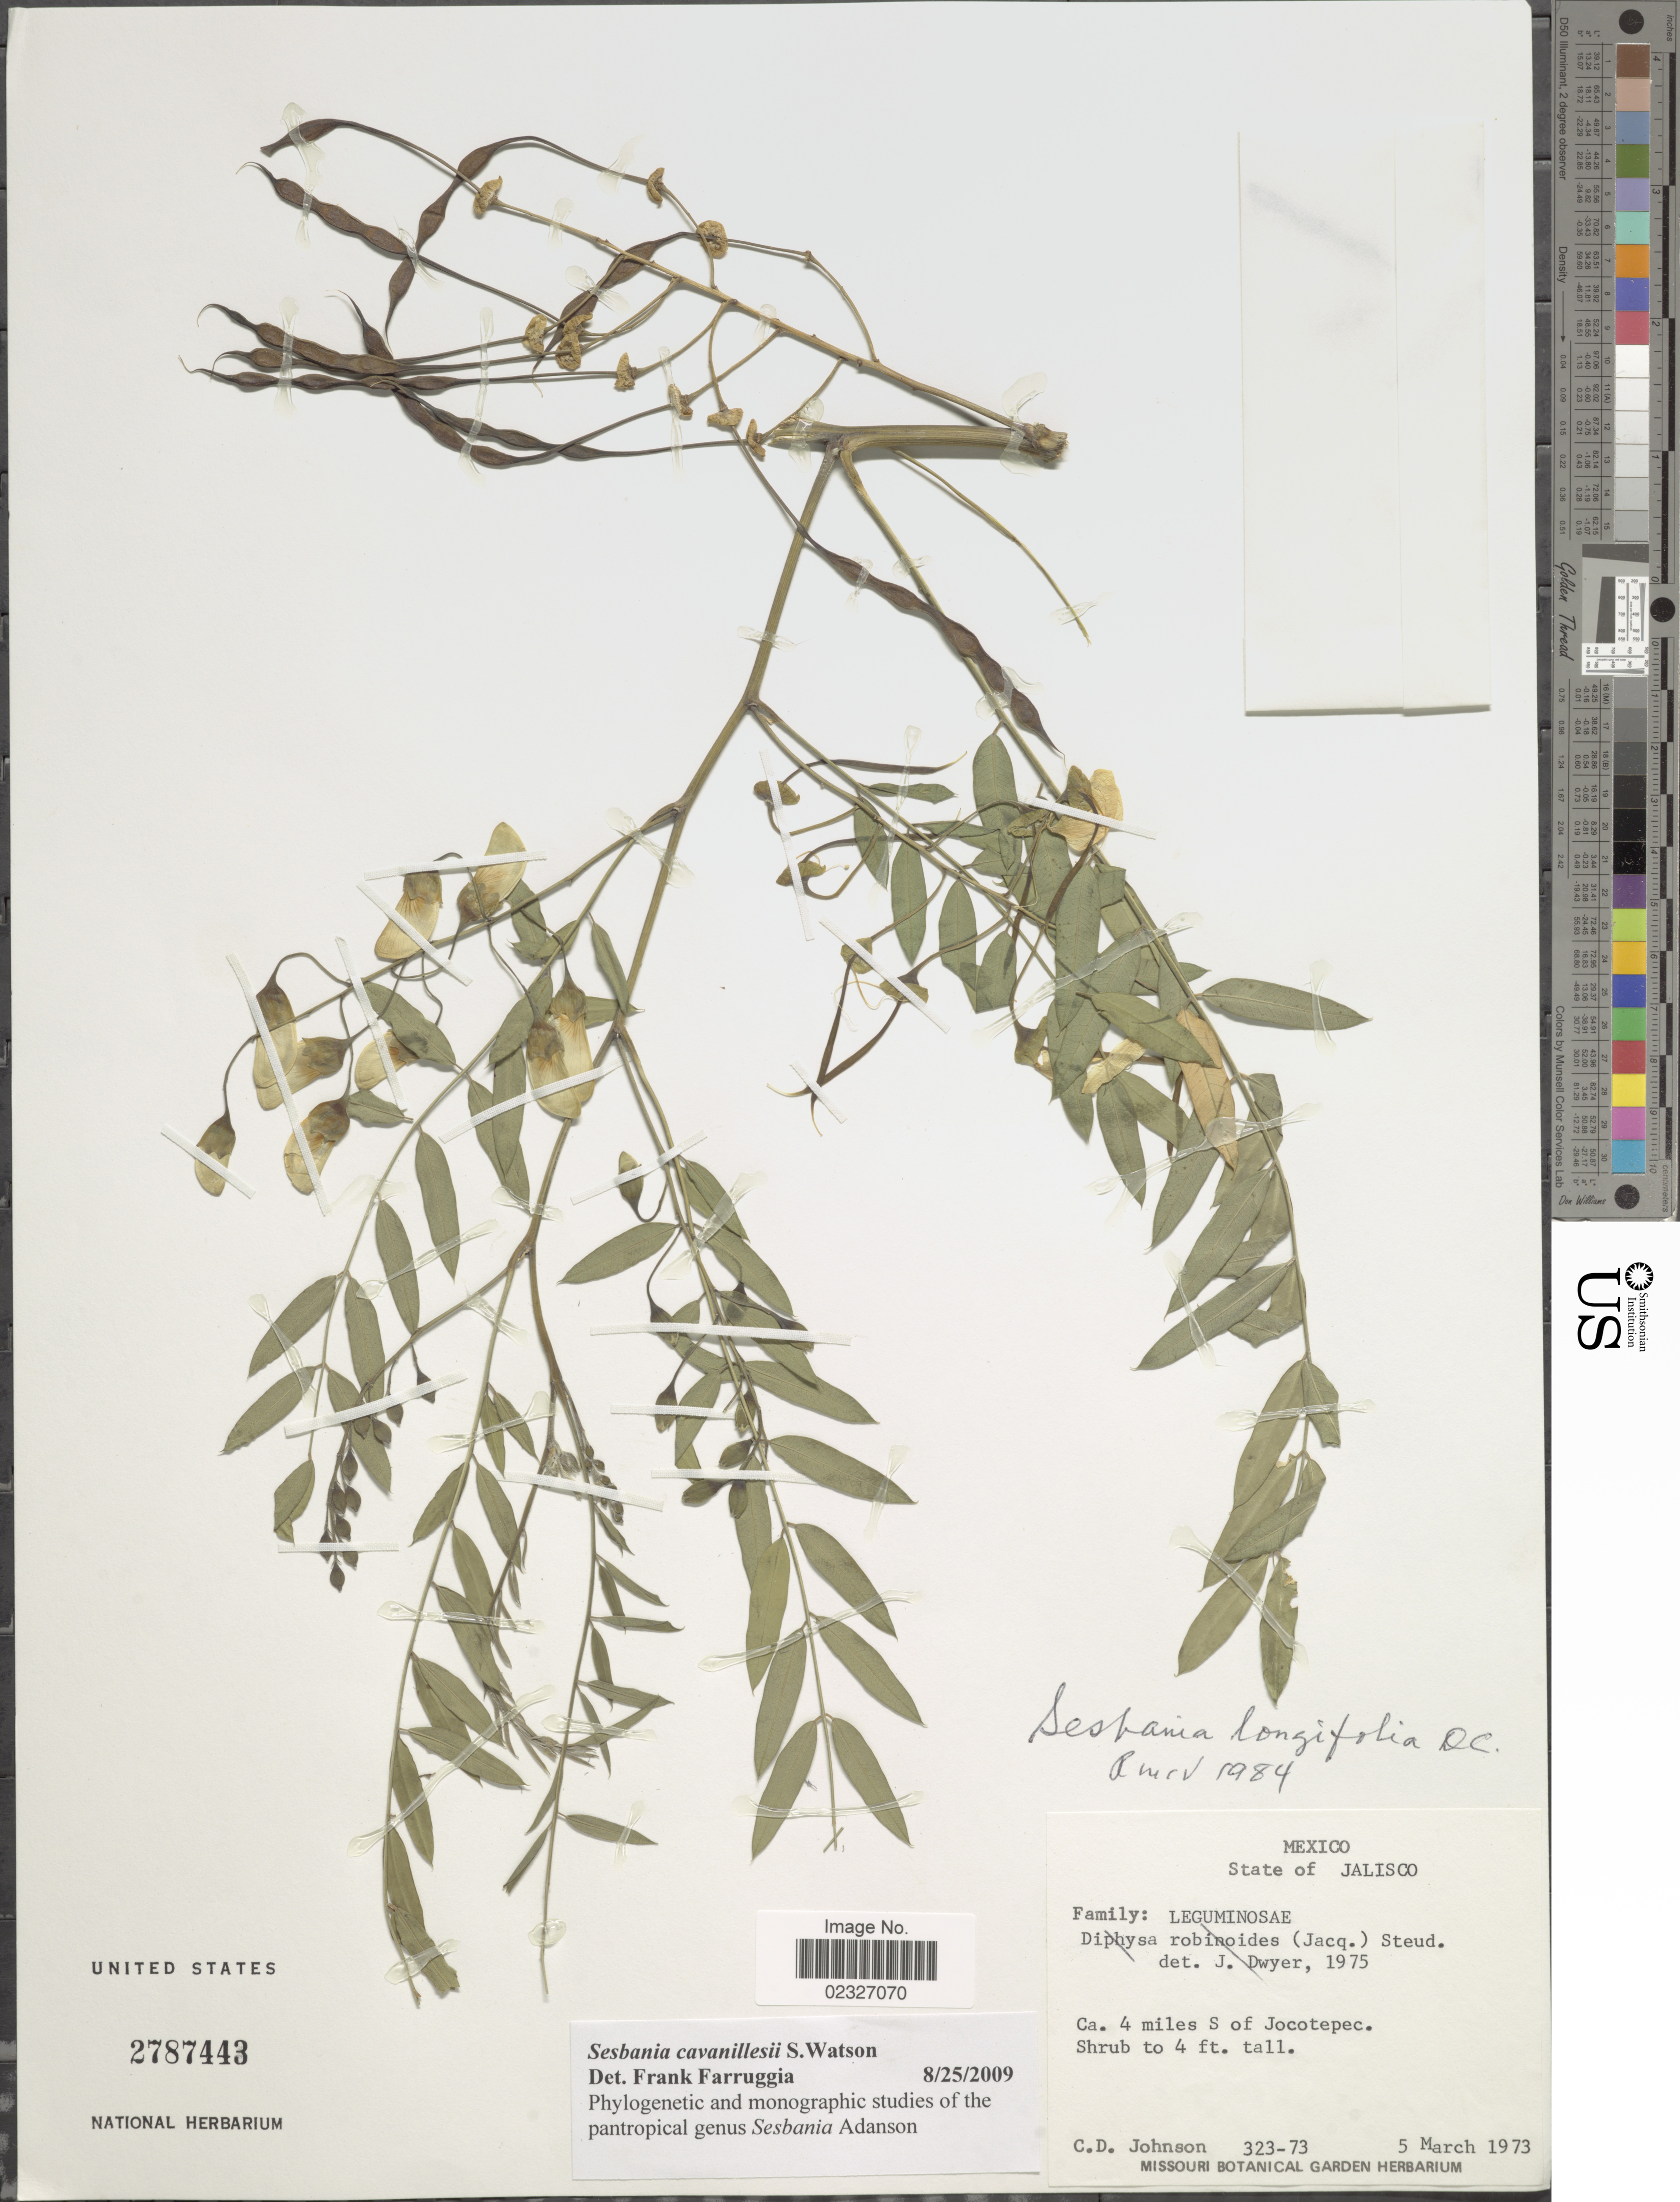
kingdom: Plantae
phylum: Tracheophyta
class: Magnoliopsida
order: Fabales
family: Fabaceae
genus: Sesbania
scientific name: Sesbania cavanillesii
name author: S. Watson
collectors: C. D. Johnson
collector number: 323-73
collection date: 1973-03-05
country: Mexico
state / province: Jalisco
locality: Ca. 4 miles S of Jocotepec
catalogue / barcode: US 2787443